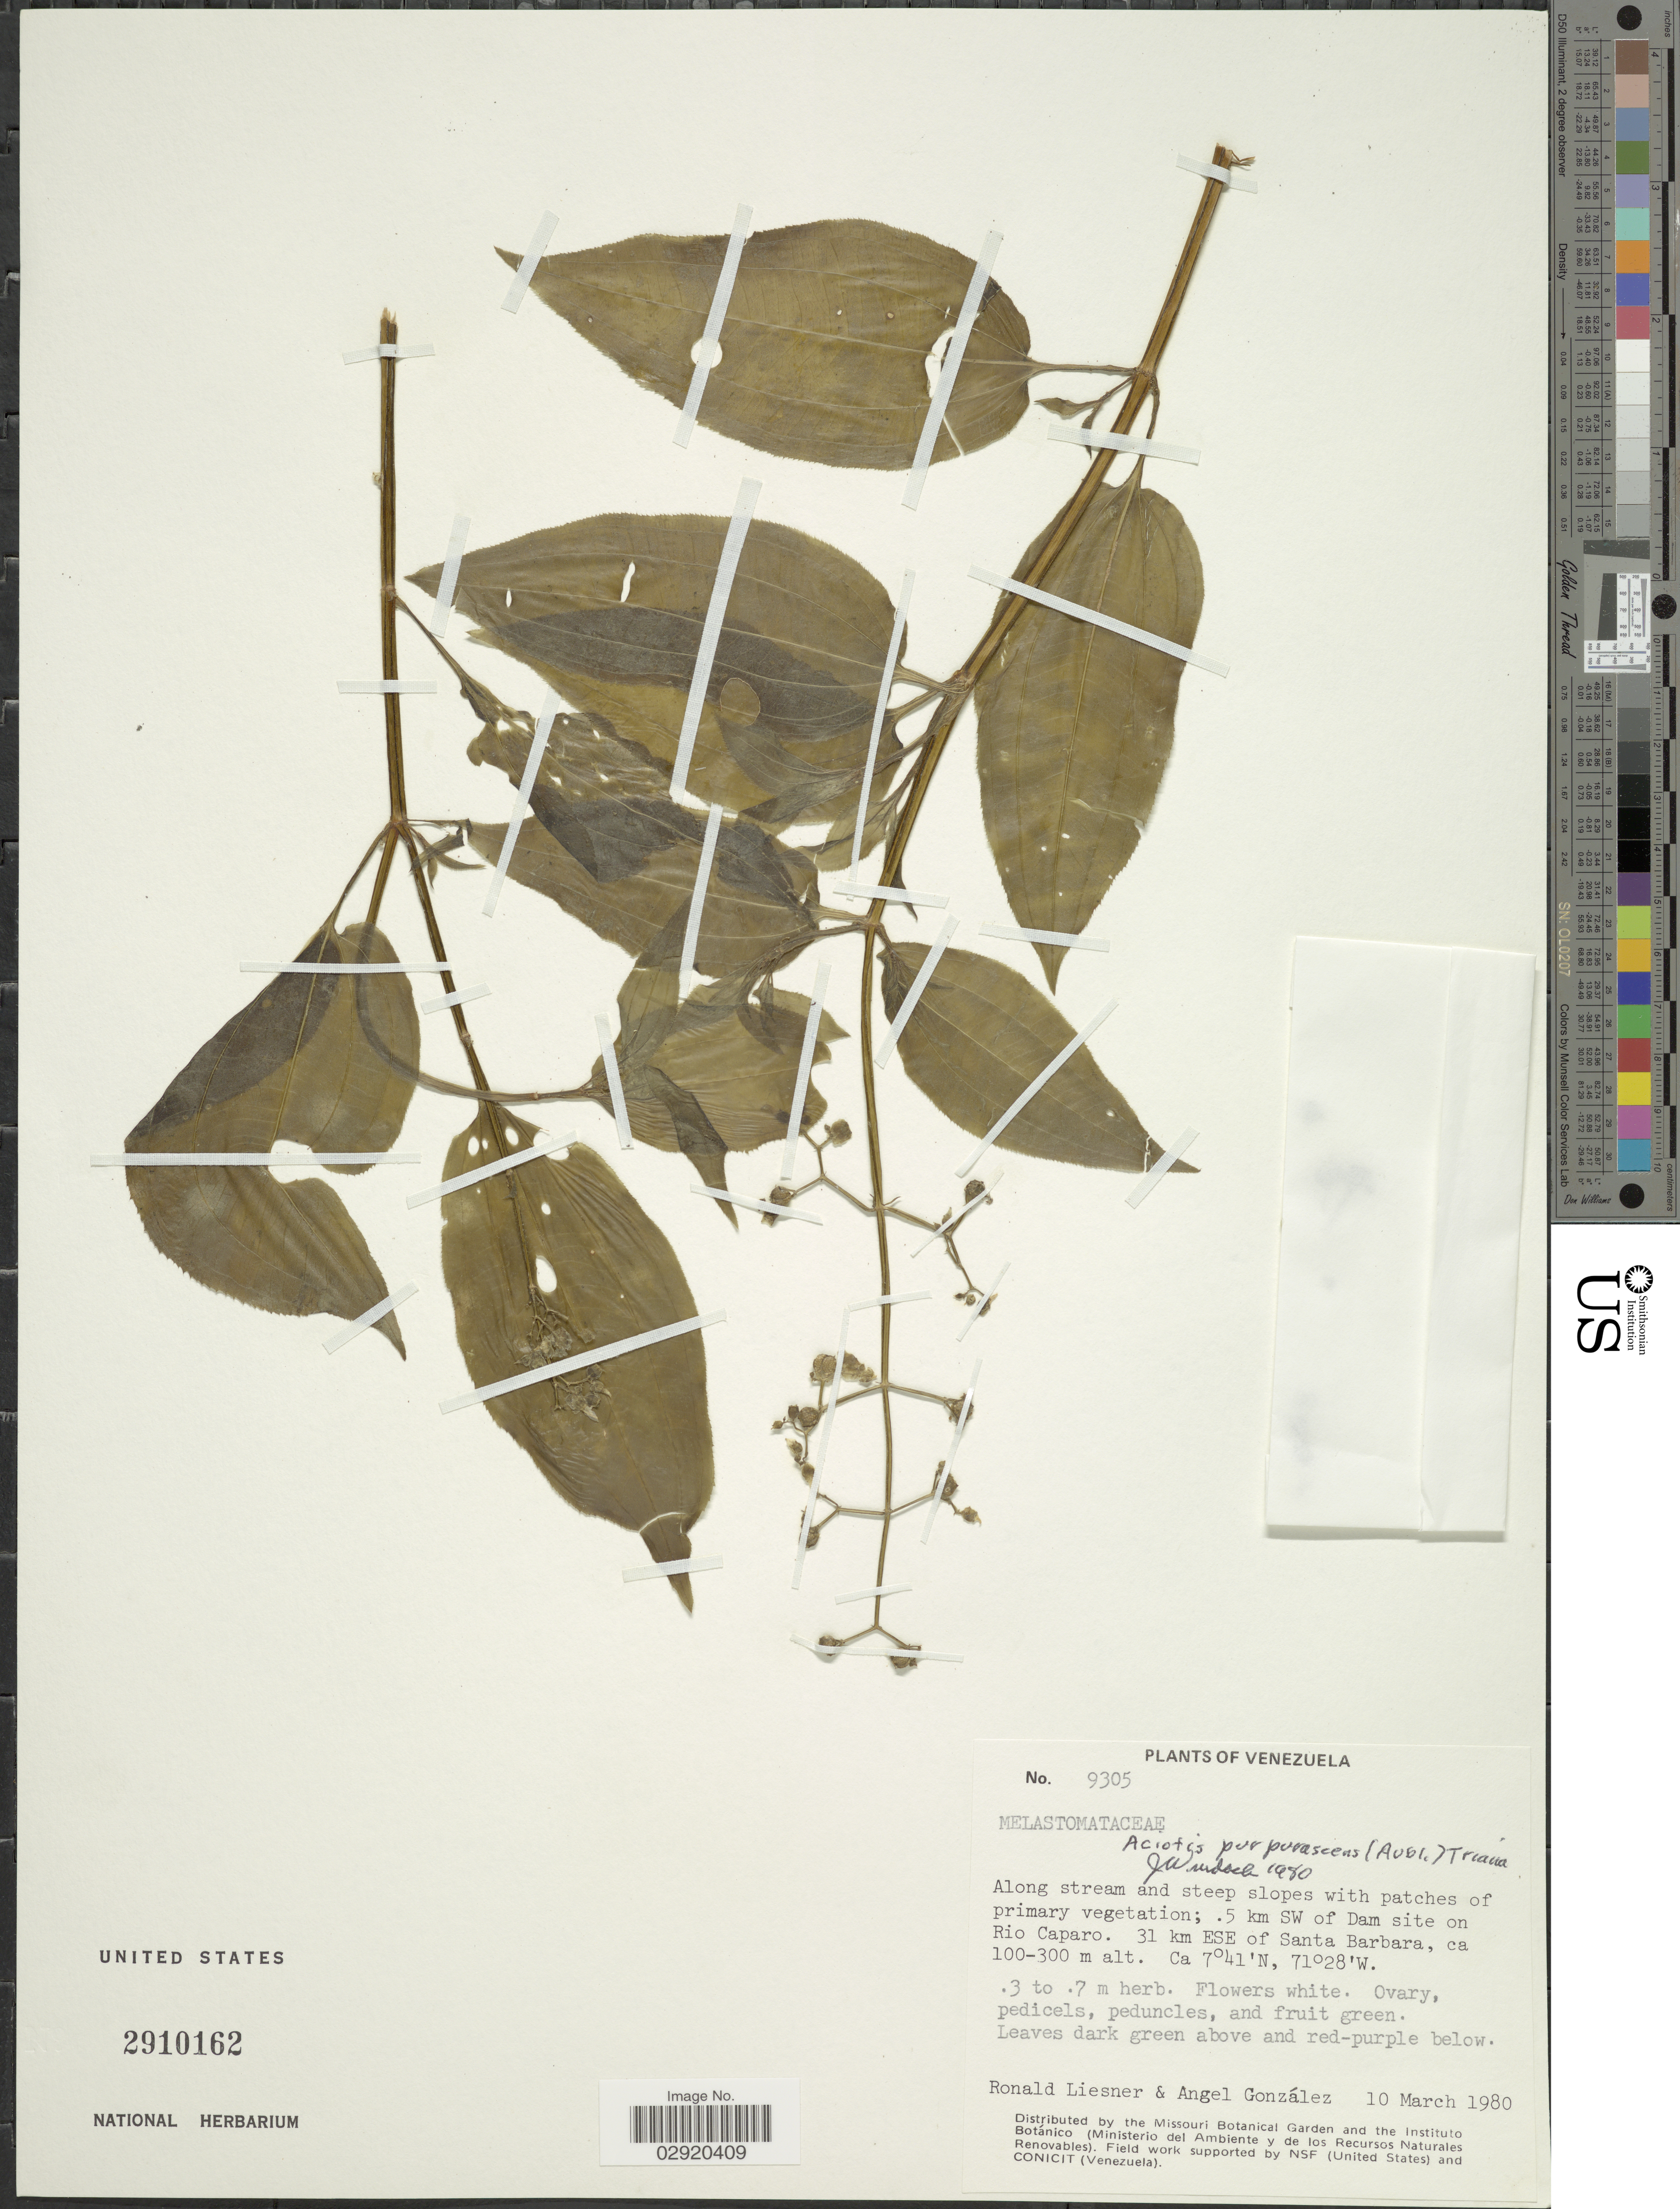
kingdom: Plantae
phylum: Tracheophyta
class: Magnoliopsida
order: Myrtales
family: Melastomataceae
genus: Aciotis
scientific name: Aciotis purpurascens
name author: (Aubl.) Triana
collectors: R. L. Liesner & A. C. González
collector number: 9305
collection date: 1980-03-10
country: Venezuela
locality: Along stream and steep slopes with patches of primary vegetation; 5 km SW of Dam site on Rio Caparo. 31 km ESE of Santa Barbara.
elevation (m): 100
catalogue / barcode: US 2910162